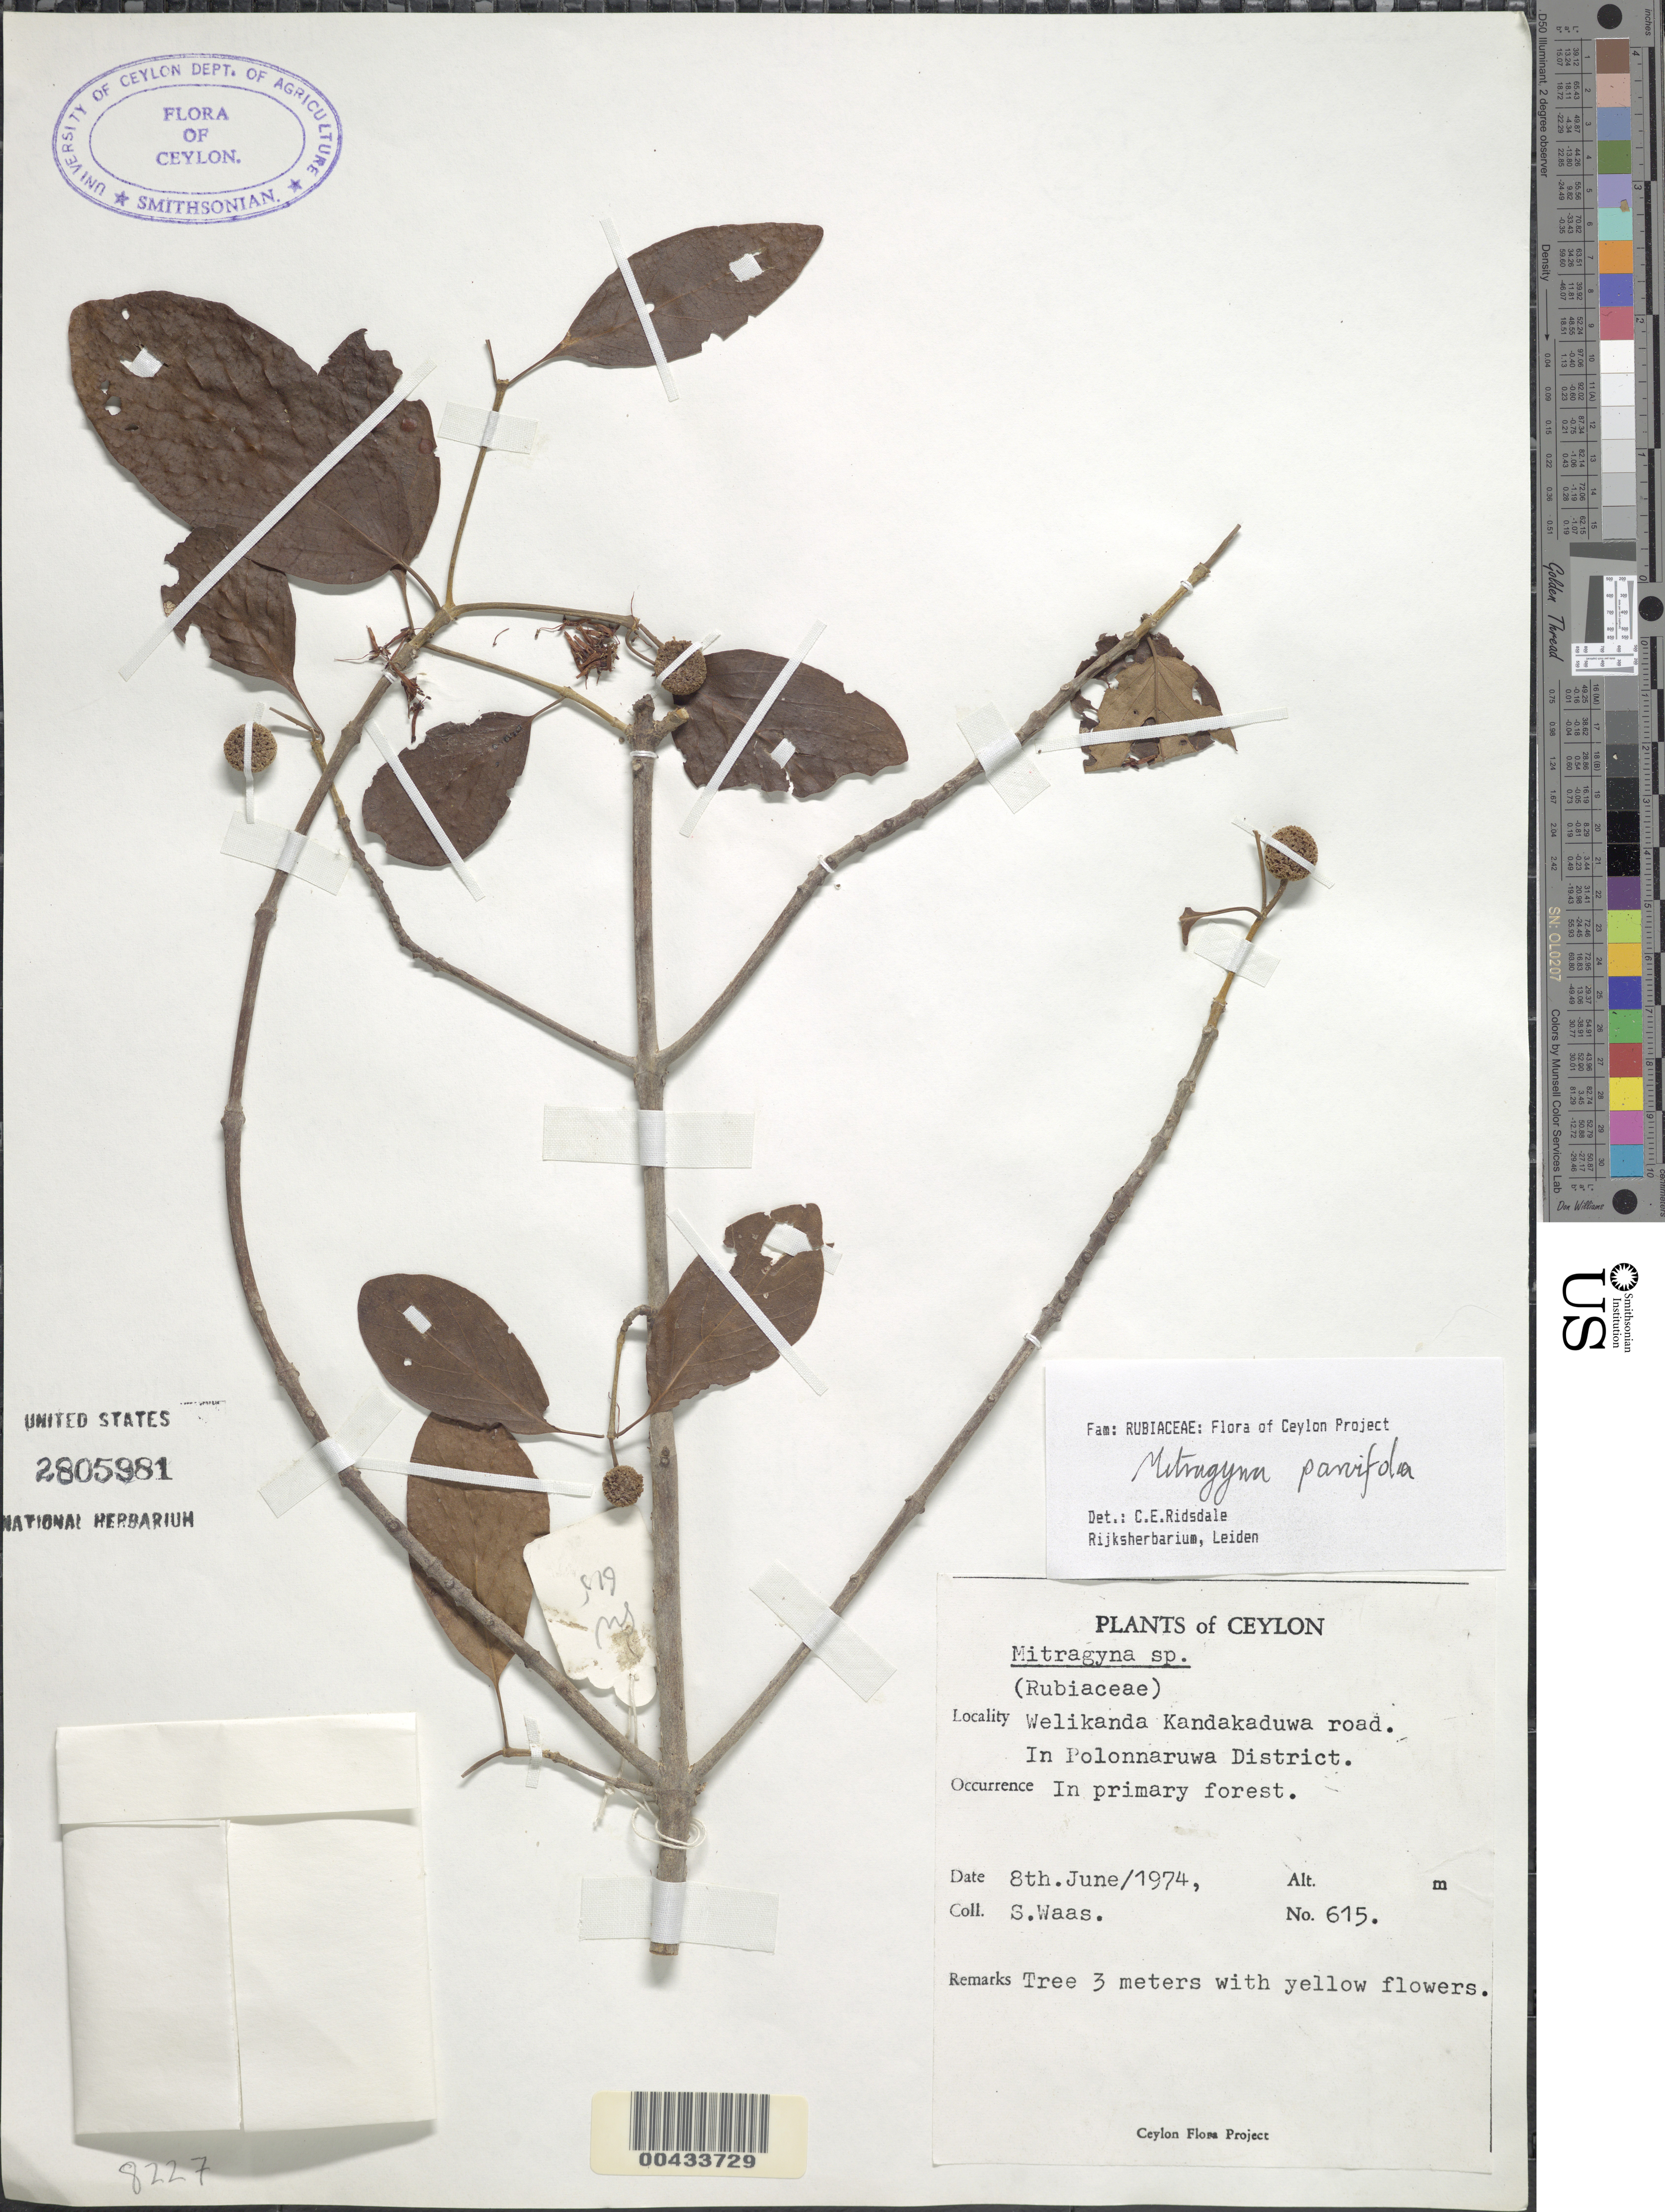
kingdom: Plantae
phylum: Tracheophyta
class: Magnoliopsida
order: Gentianales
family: Rubiaceae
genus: Mitragyna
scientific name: Mitragyna parvifolia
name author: (Roxb.) Korth.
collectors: S. Waas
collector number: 615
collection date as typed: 08 Jun 1974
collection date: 1974-06-08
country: Sri Lanka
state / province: North Central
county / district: Polonnaruwa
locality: Welikanda Kandakanuwa Rd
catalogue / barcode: US 2805981